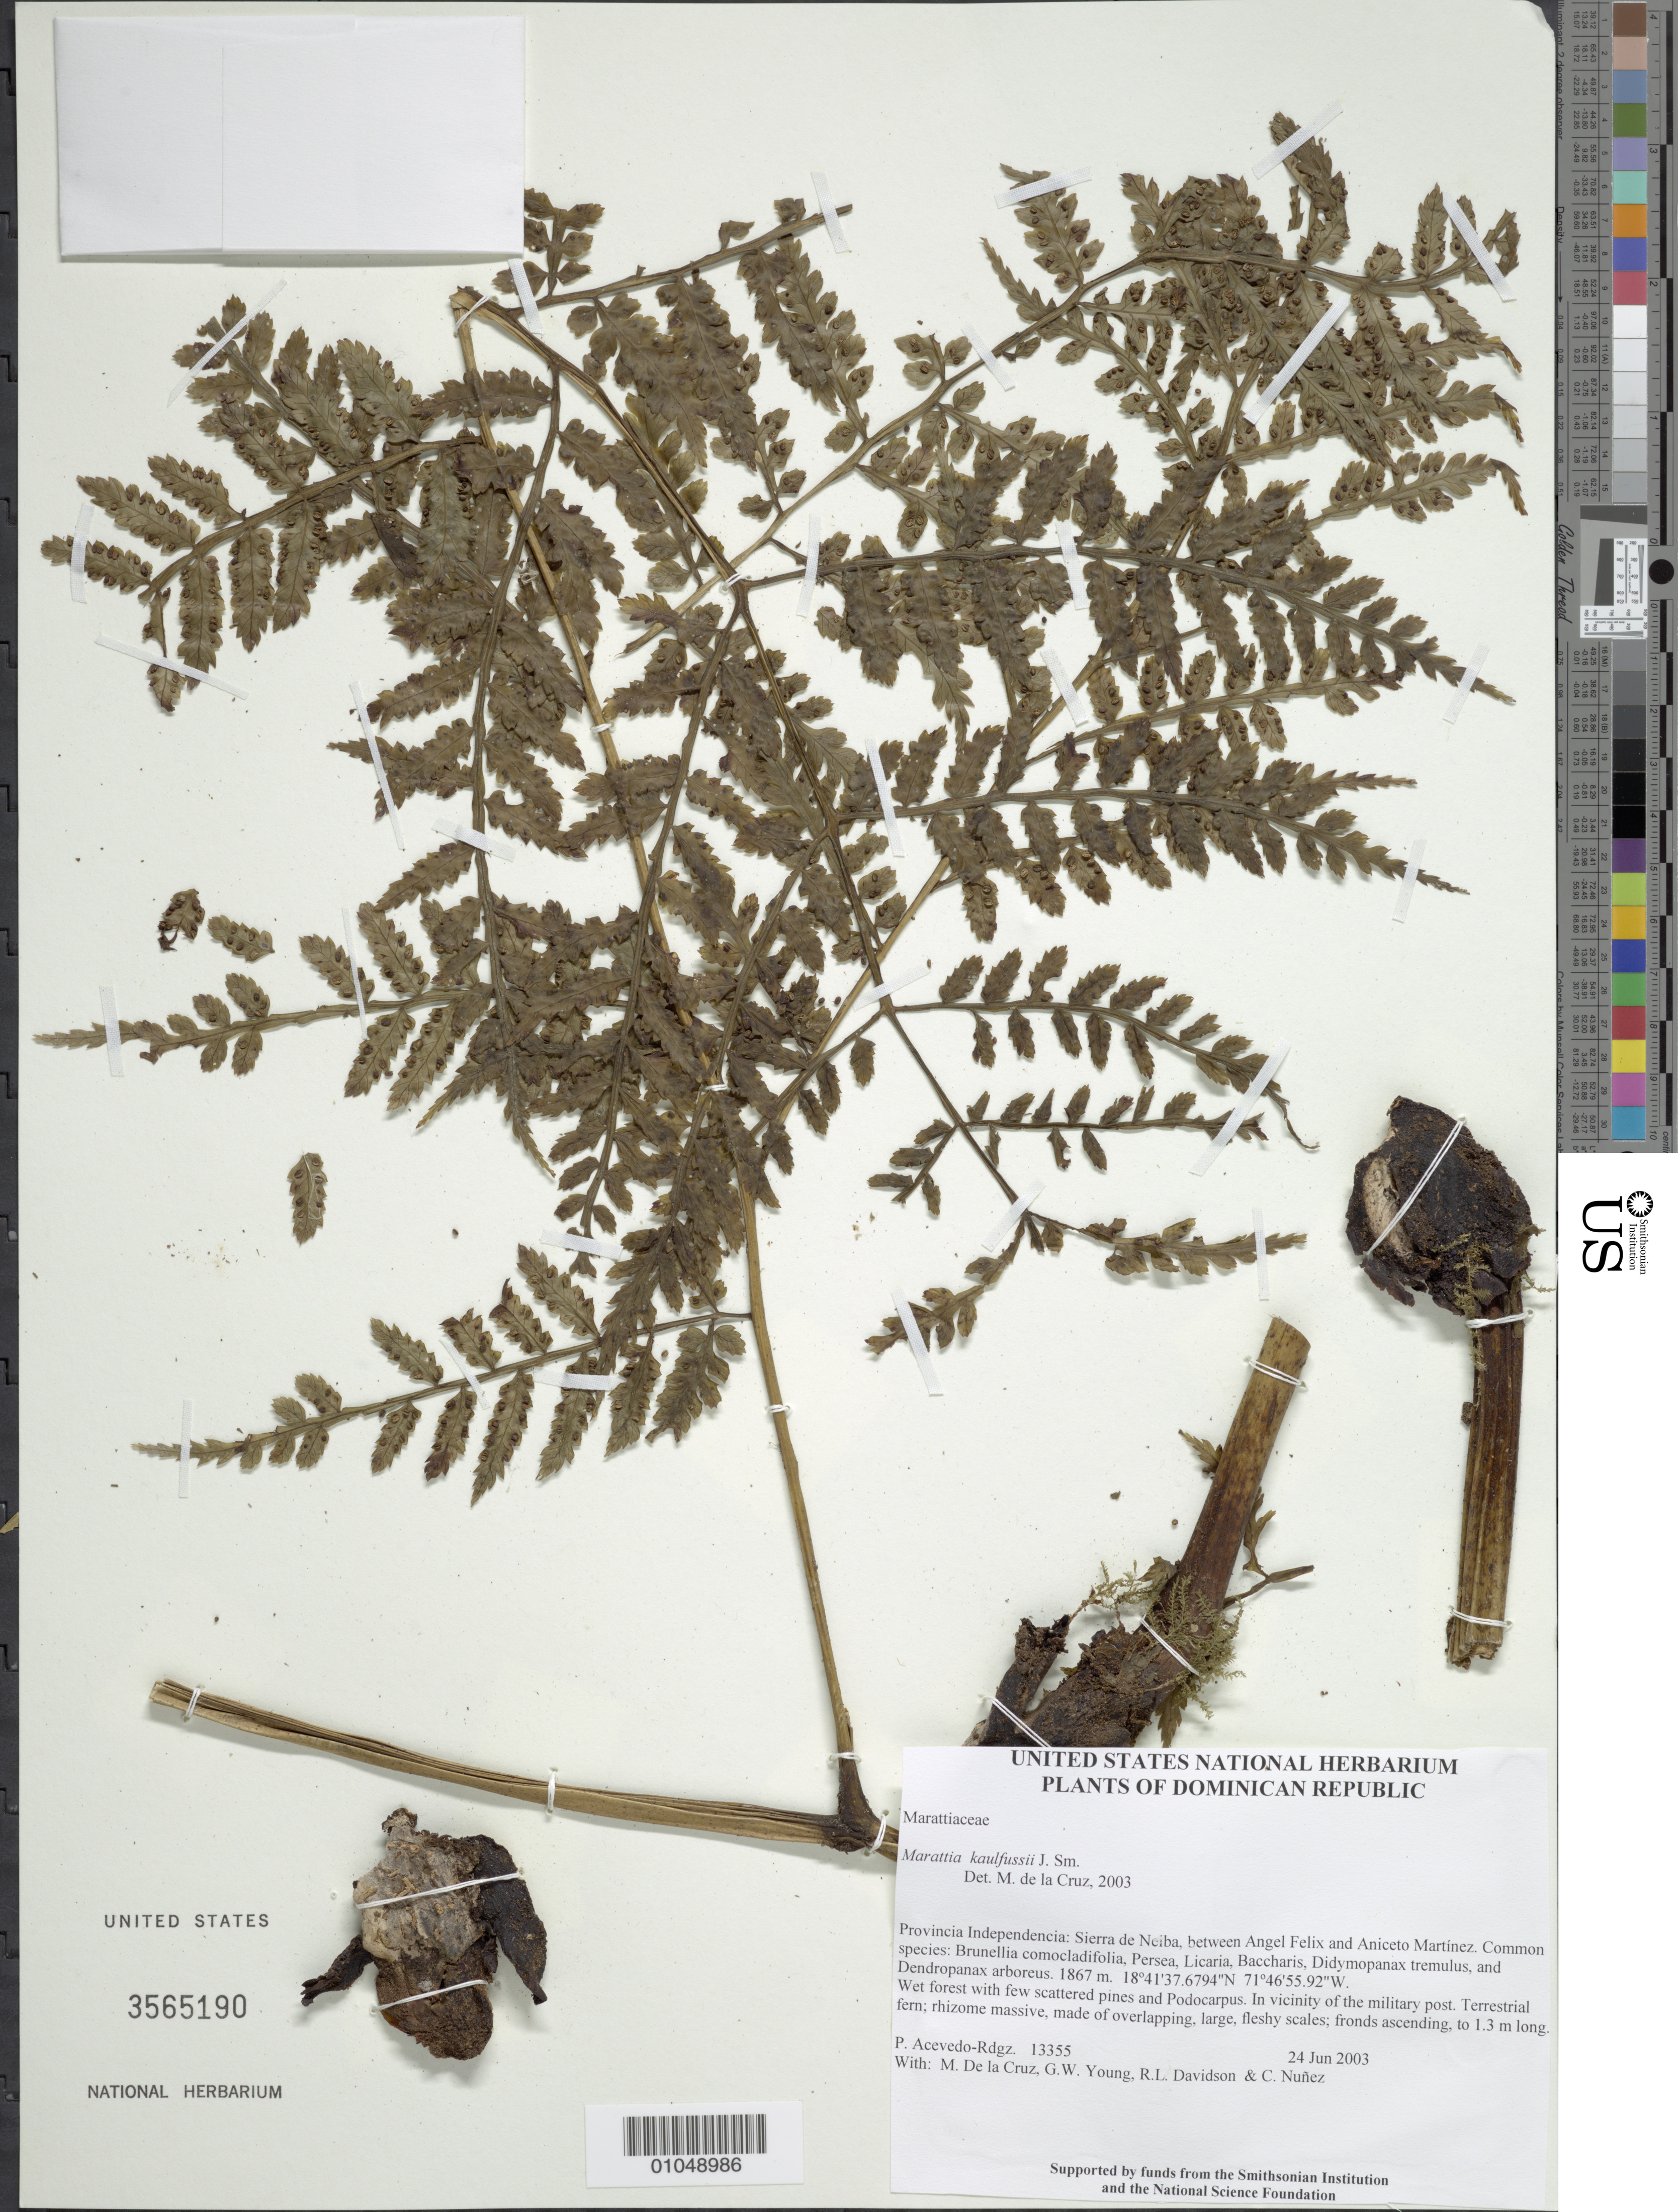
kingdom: Plantae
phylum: Tracheophyta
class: Polypodiopsida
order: Marattiales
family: Marattiaceae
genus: Marattia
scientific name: Marattia laevis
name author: Sm.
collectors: P. Acevedo-Rodr., M. de la Cruz, J. Rawlins, G. Young, R. Davidson & C. Nunez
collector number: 13355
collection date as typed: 24 Jun 2003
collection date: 2003-06-24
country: Dominican Republic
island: Hispaniola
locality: Provincia Independencia: Sierra de Neiba, between Angel Felix and Aniceto Martínez. Common species: Brunellia comocladifolia, Persea, Licaria, Baccharis, Didymopanax tremulus, and Dendropanax arboreus.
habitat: Wet forest with few scattered pines and Podocarpus. In vicinity of the military post.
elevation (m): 1867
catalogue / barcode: US 3565190